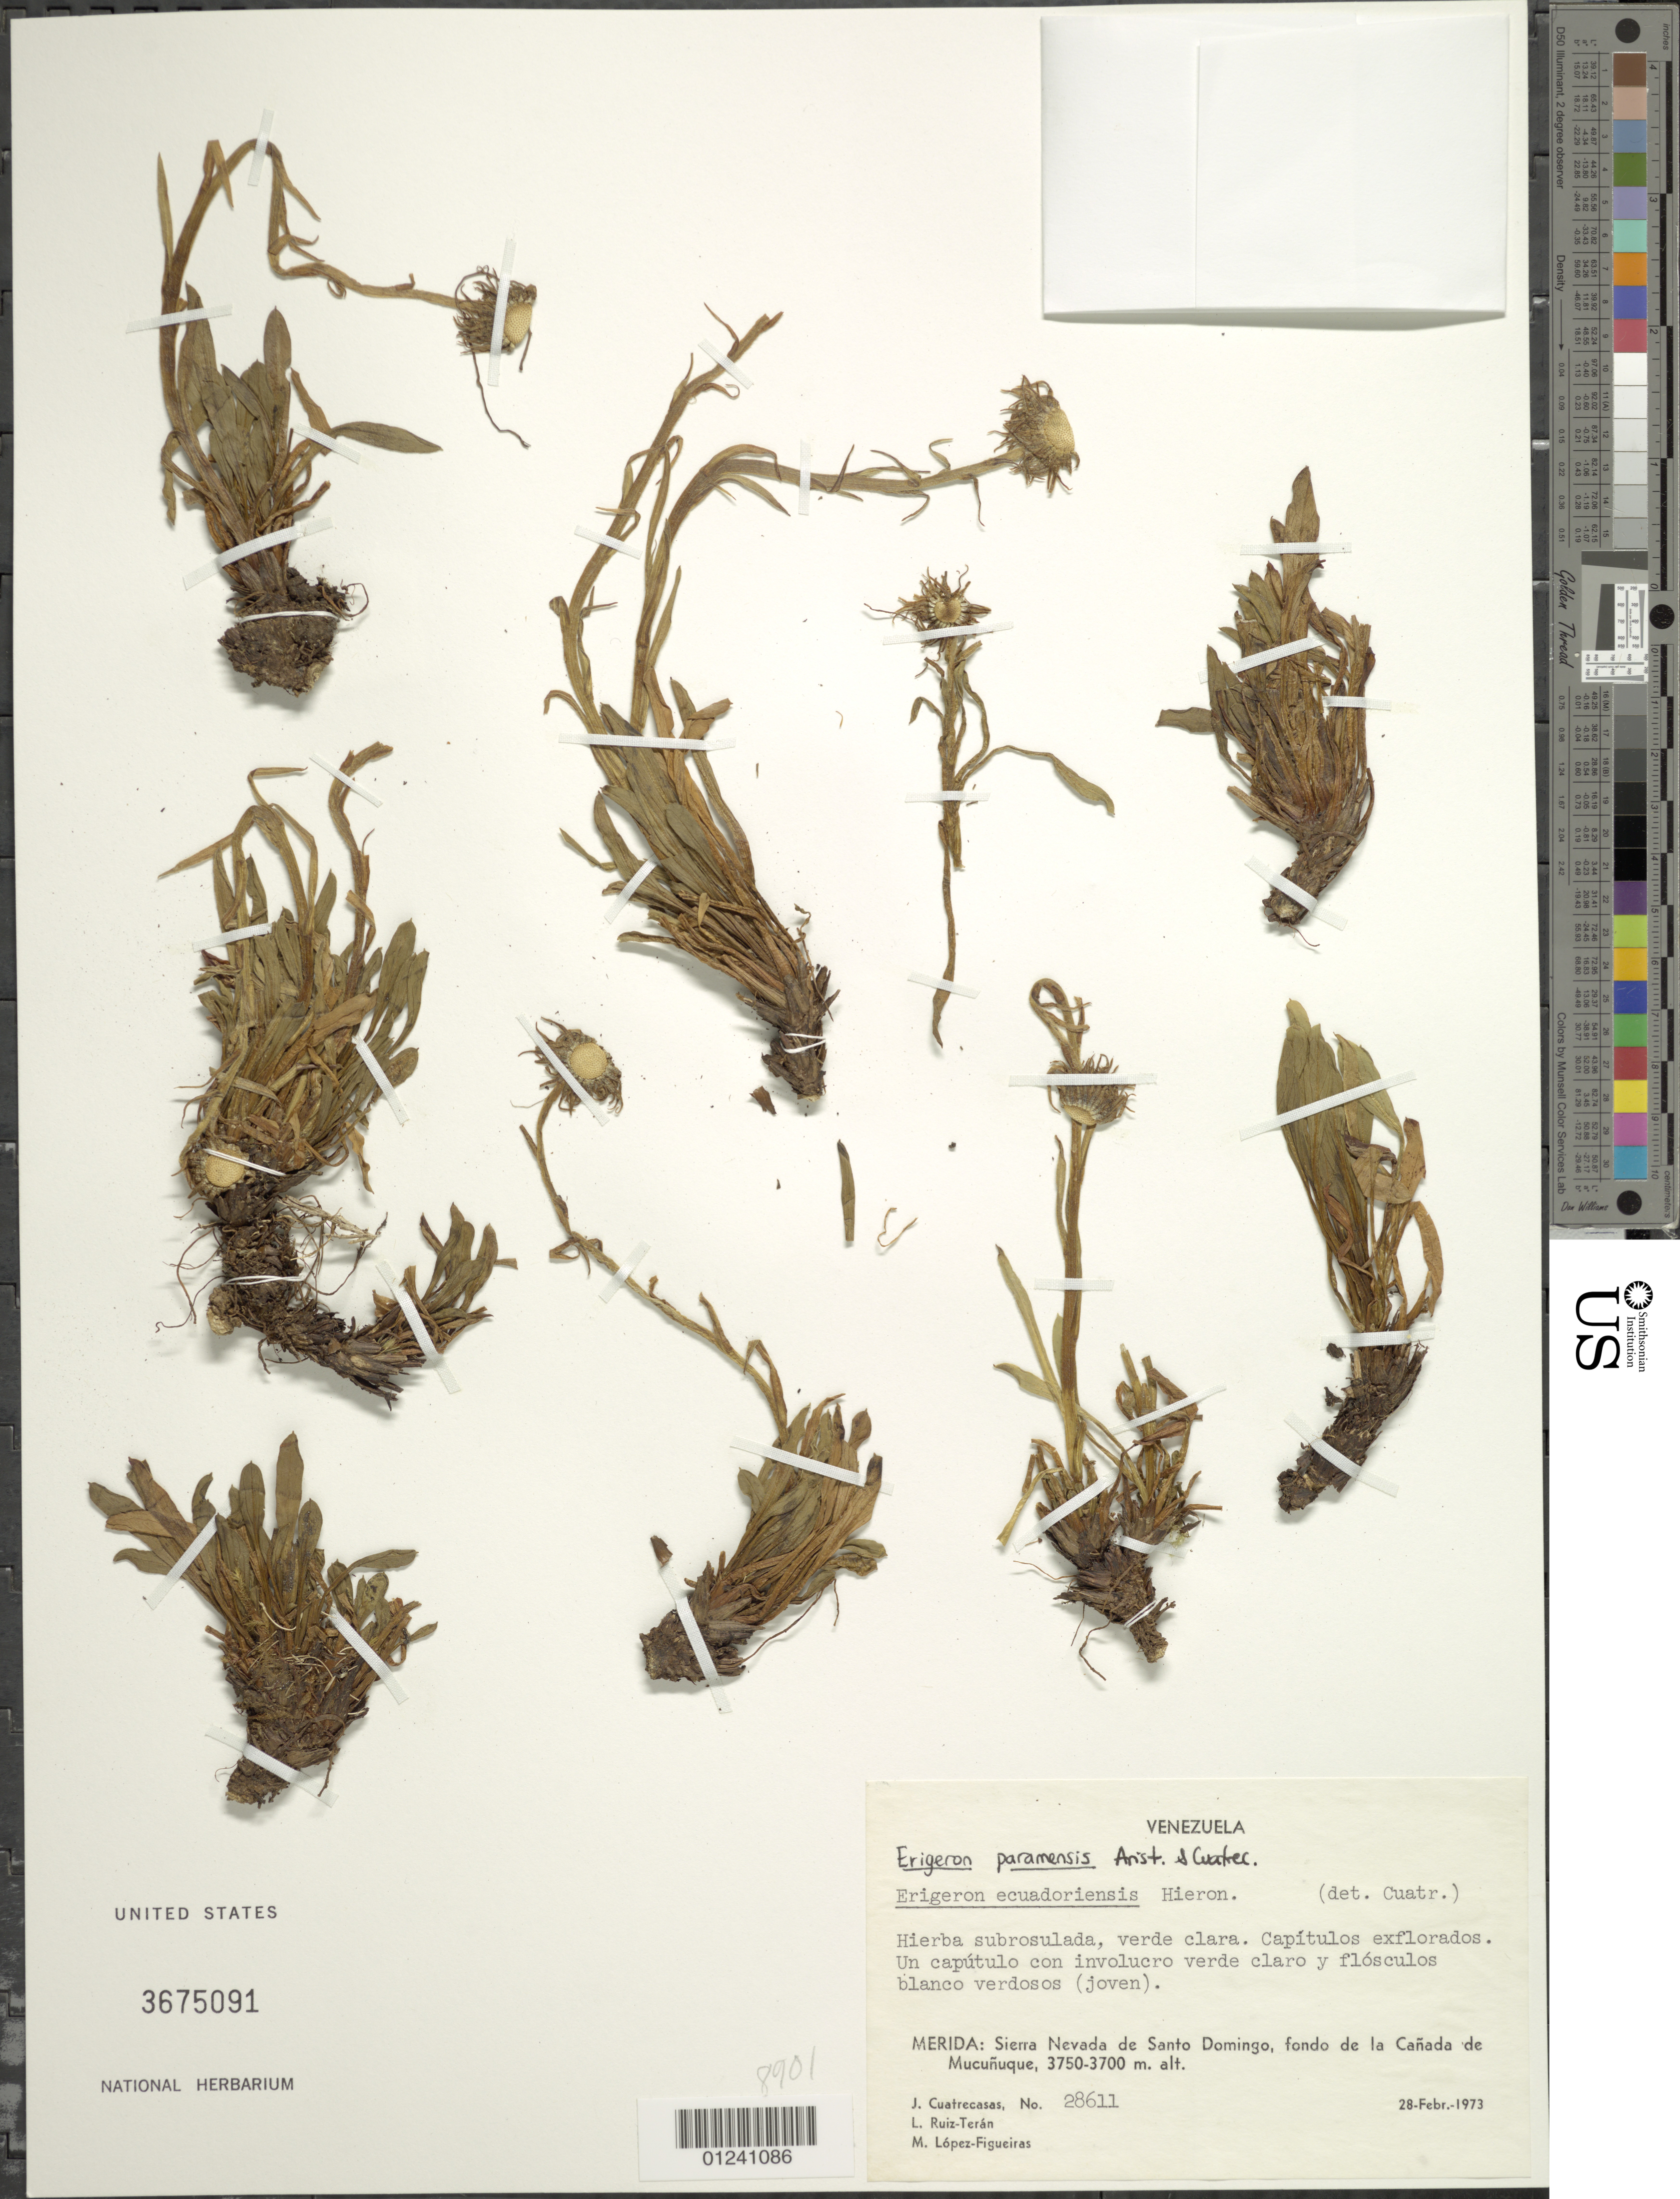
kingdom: Plantae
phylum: Tracheophyta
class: Magnoliopsida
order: Asterales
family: Asteraceae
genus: Erigeron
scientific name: Erigeron paramensis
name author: Aristeg. & Cuatrec.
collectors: J. Cuatrecasas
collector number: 28611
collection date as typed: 28 Feb 1973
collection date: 1973-02-28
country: Venezuela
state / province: Mérida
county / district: Rangel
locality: Sierra Nevada de Santo Domingo, fondo de la Cañada de Mucuñuque. Mucunuque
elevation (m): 3700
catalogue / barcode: US 3675091